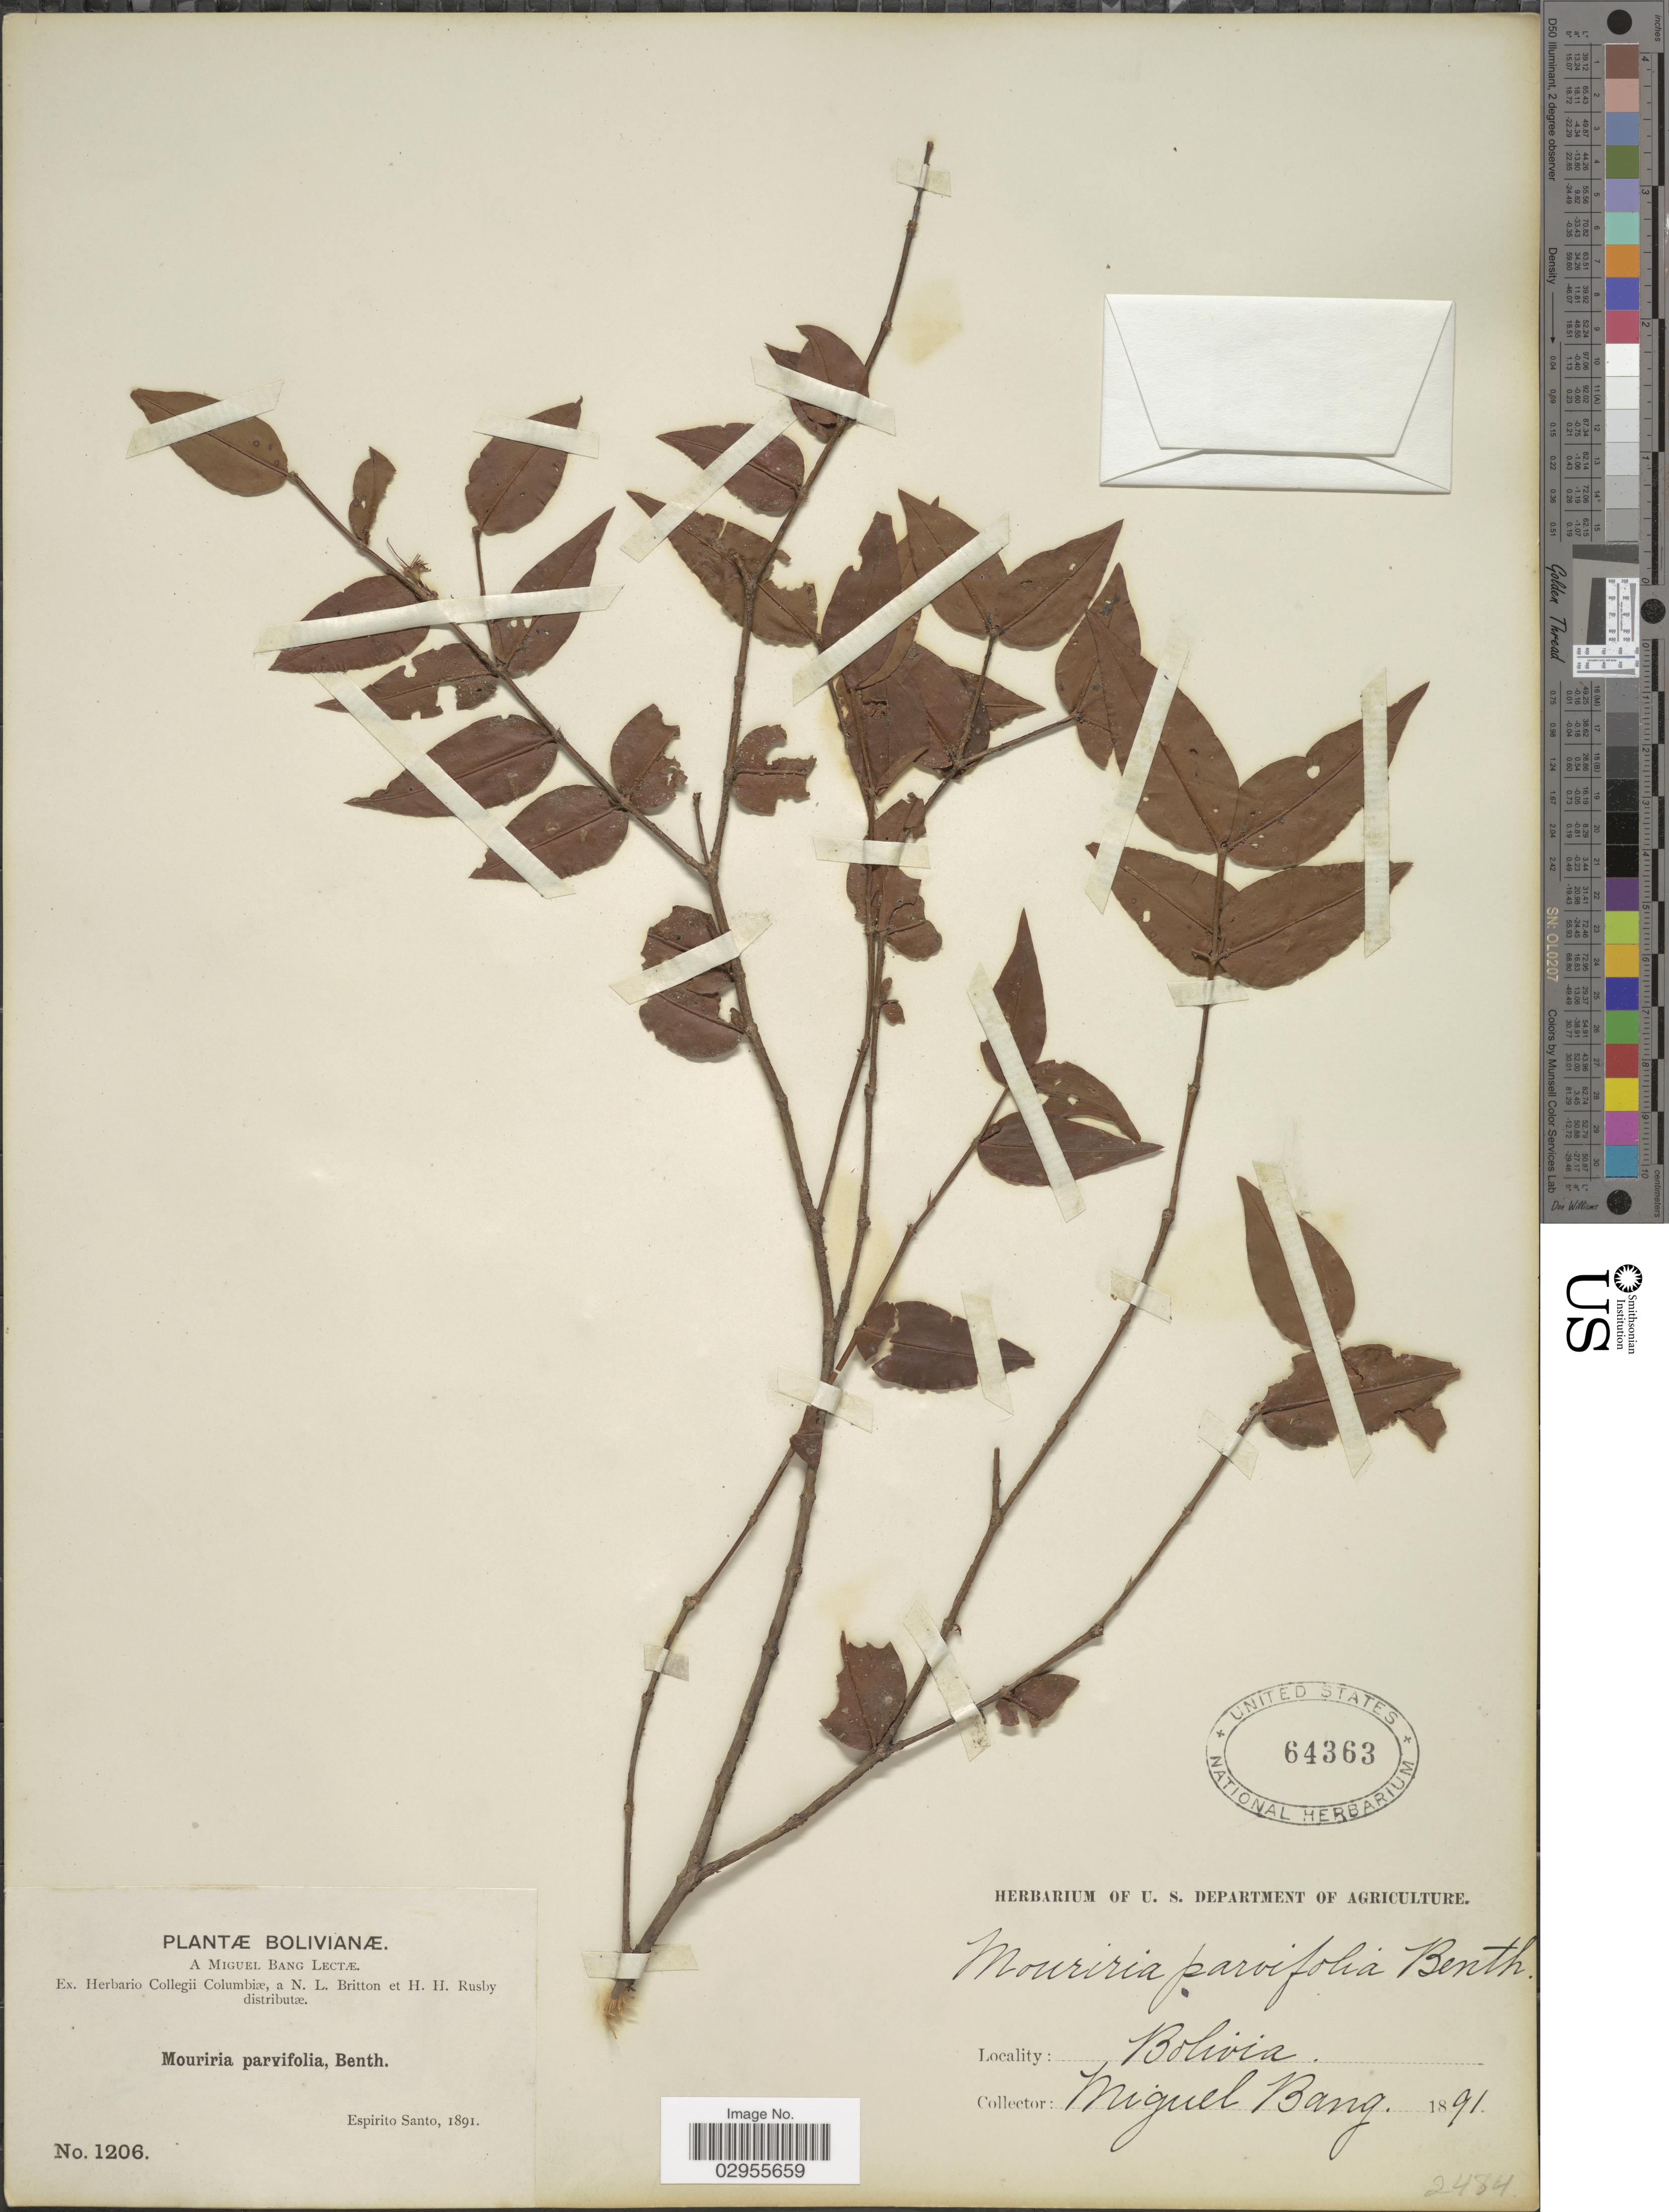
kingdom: Plantae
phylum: Tracheophyta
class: Magnoliopsida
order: Myrtales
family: Melastomataceae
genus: Mouriri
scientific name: Mouriri myrtilloides subsp. parvifolia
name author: (Benth.) Morley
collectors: M. Bang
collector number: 1206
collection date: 1891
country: Bolivia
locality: Espirito Santo.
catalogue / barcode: US 64363